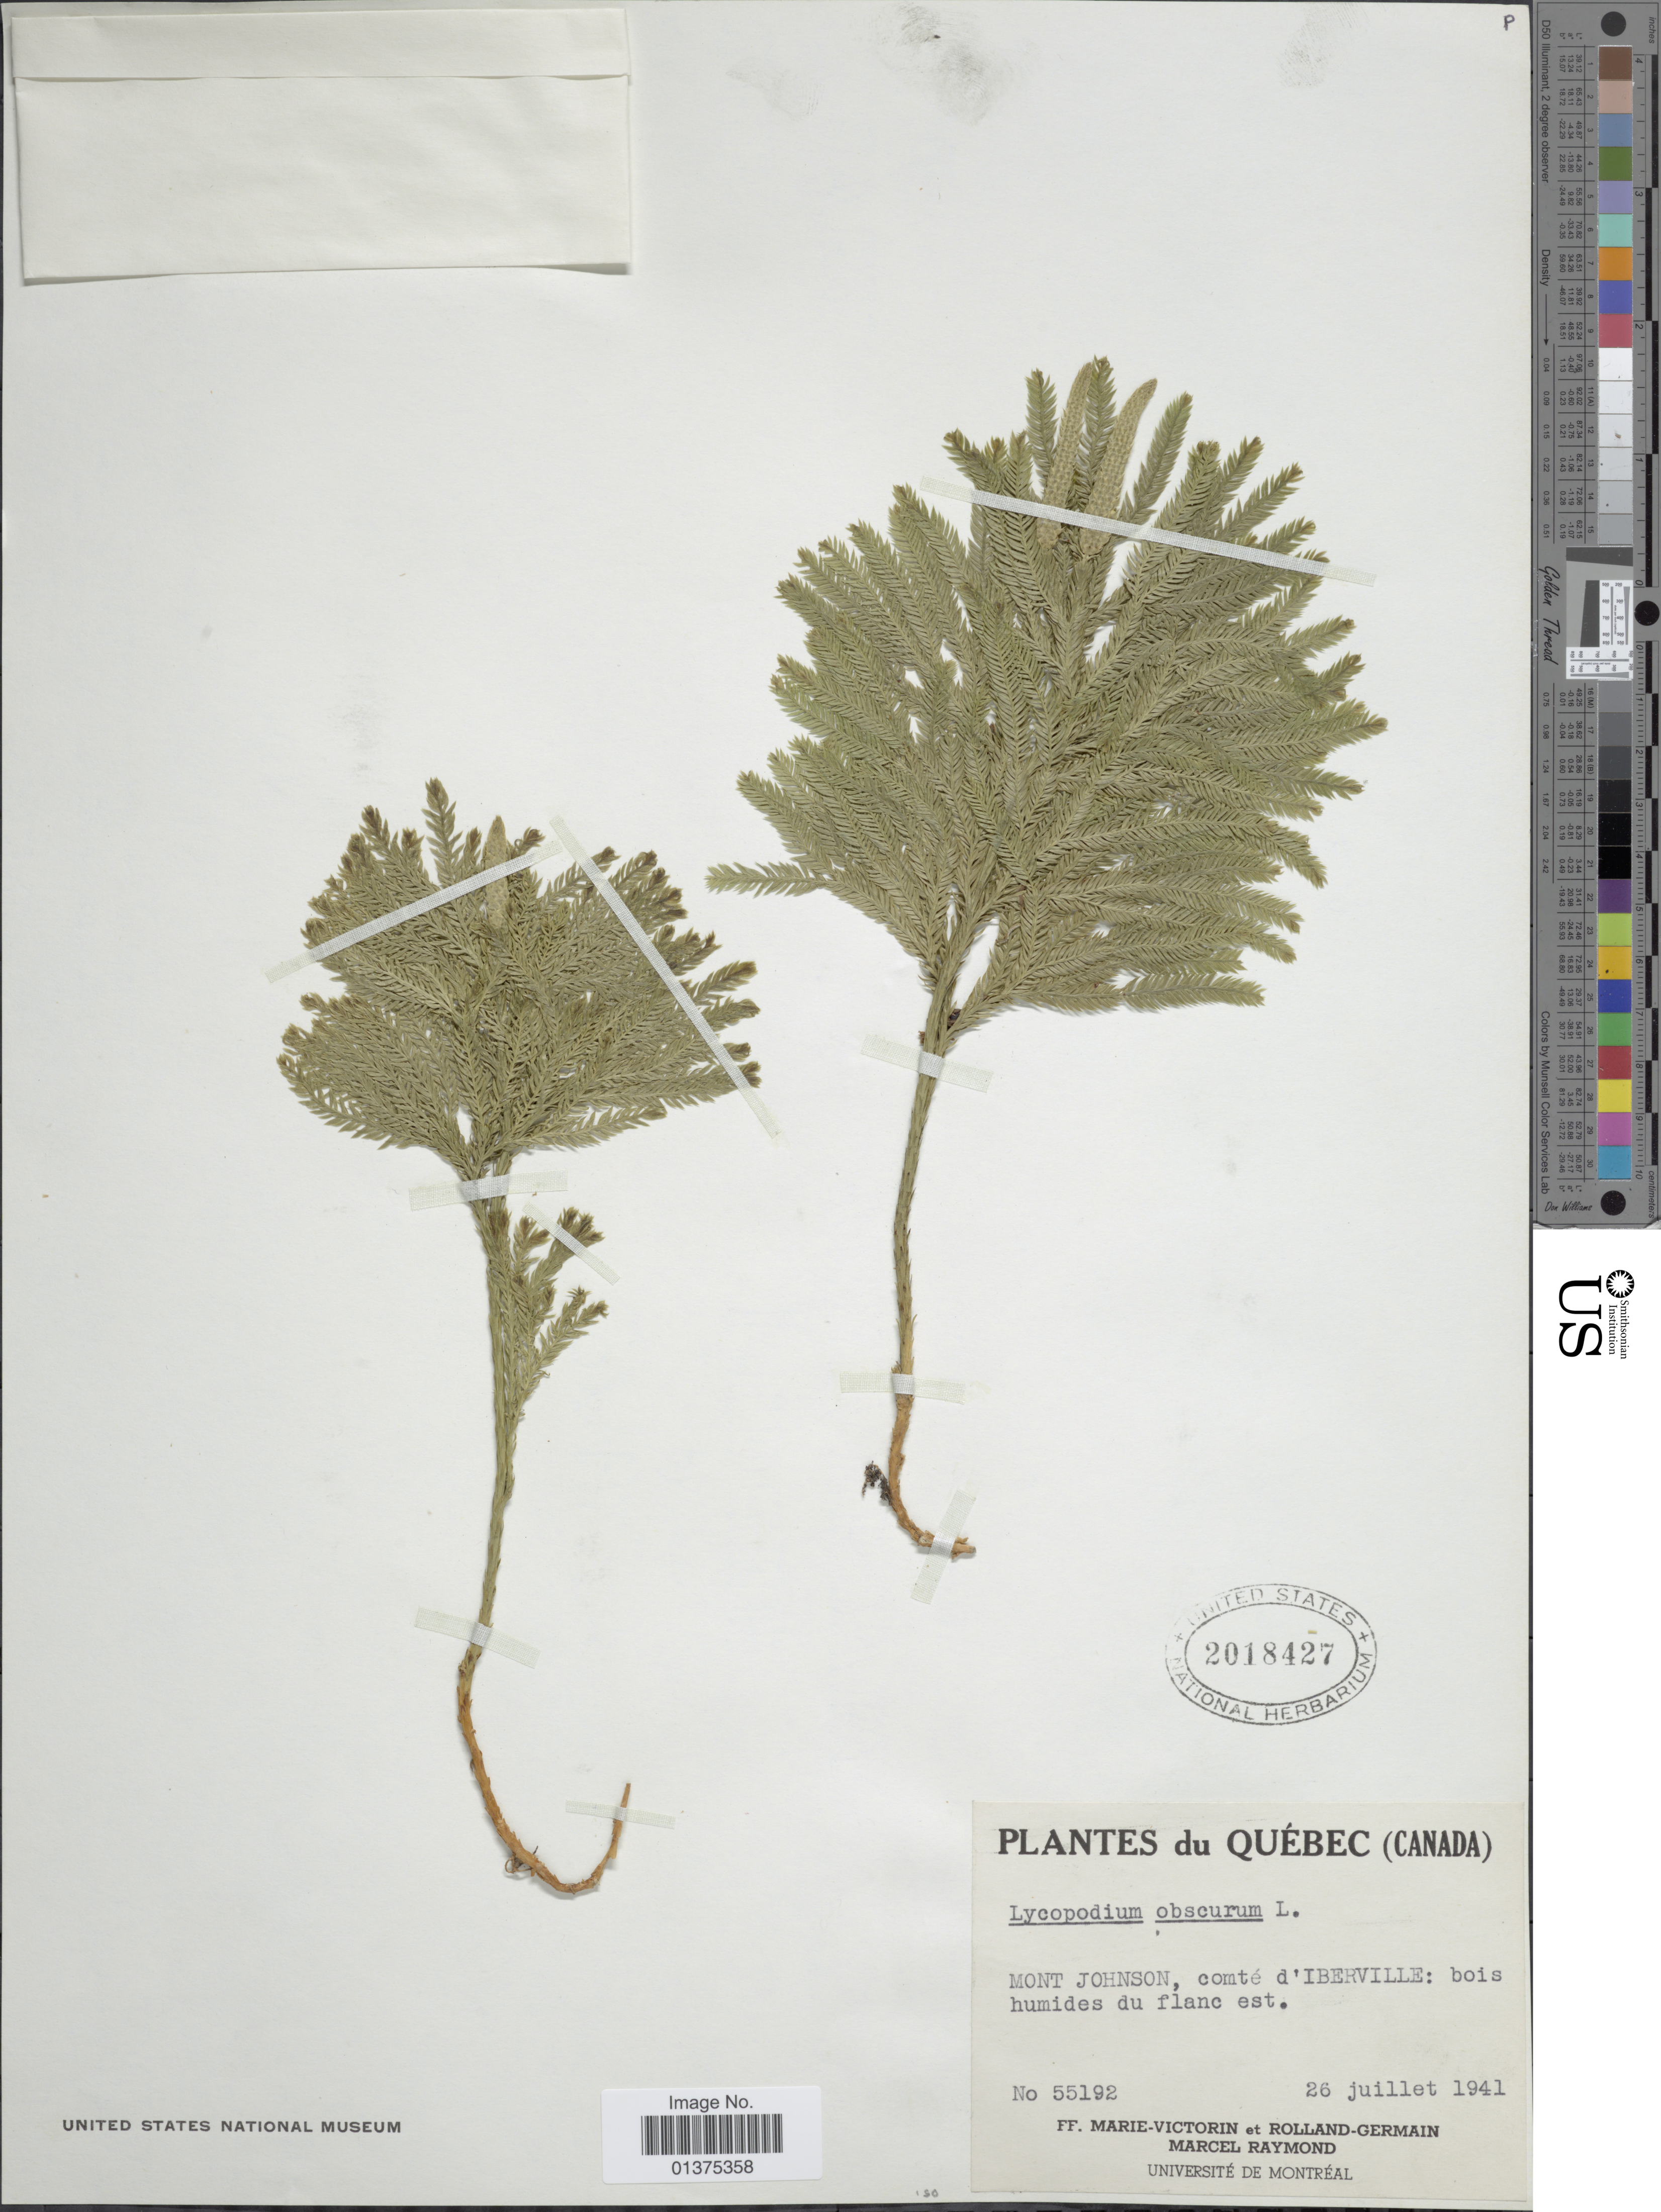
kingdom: Plantae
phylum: Tracheophyta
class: Lycopodiopsida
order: Lycopodiales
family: Lycopodiaceae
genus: Dendrolycopodium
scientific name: Dendrolycopodium hickeyi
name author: (W.H. Wagner et al.) A. Haines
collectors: Fr. Marie-Victorin, Rolland-Germain & M. Raymond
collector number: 55192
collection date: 1941-07-26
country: Canada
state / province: Quebec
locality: Mont Johnson, comté d'Liberville: bois humides du flanc est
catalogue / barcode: US 2018427